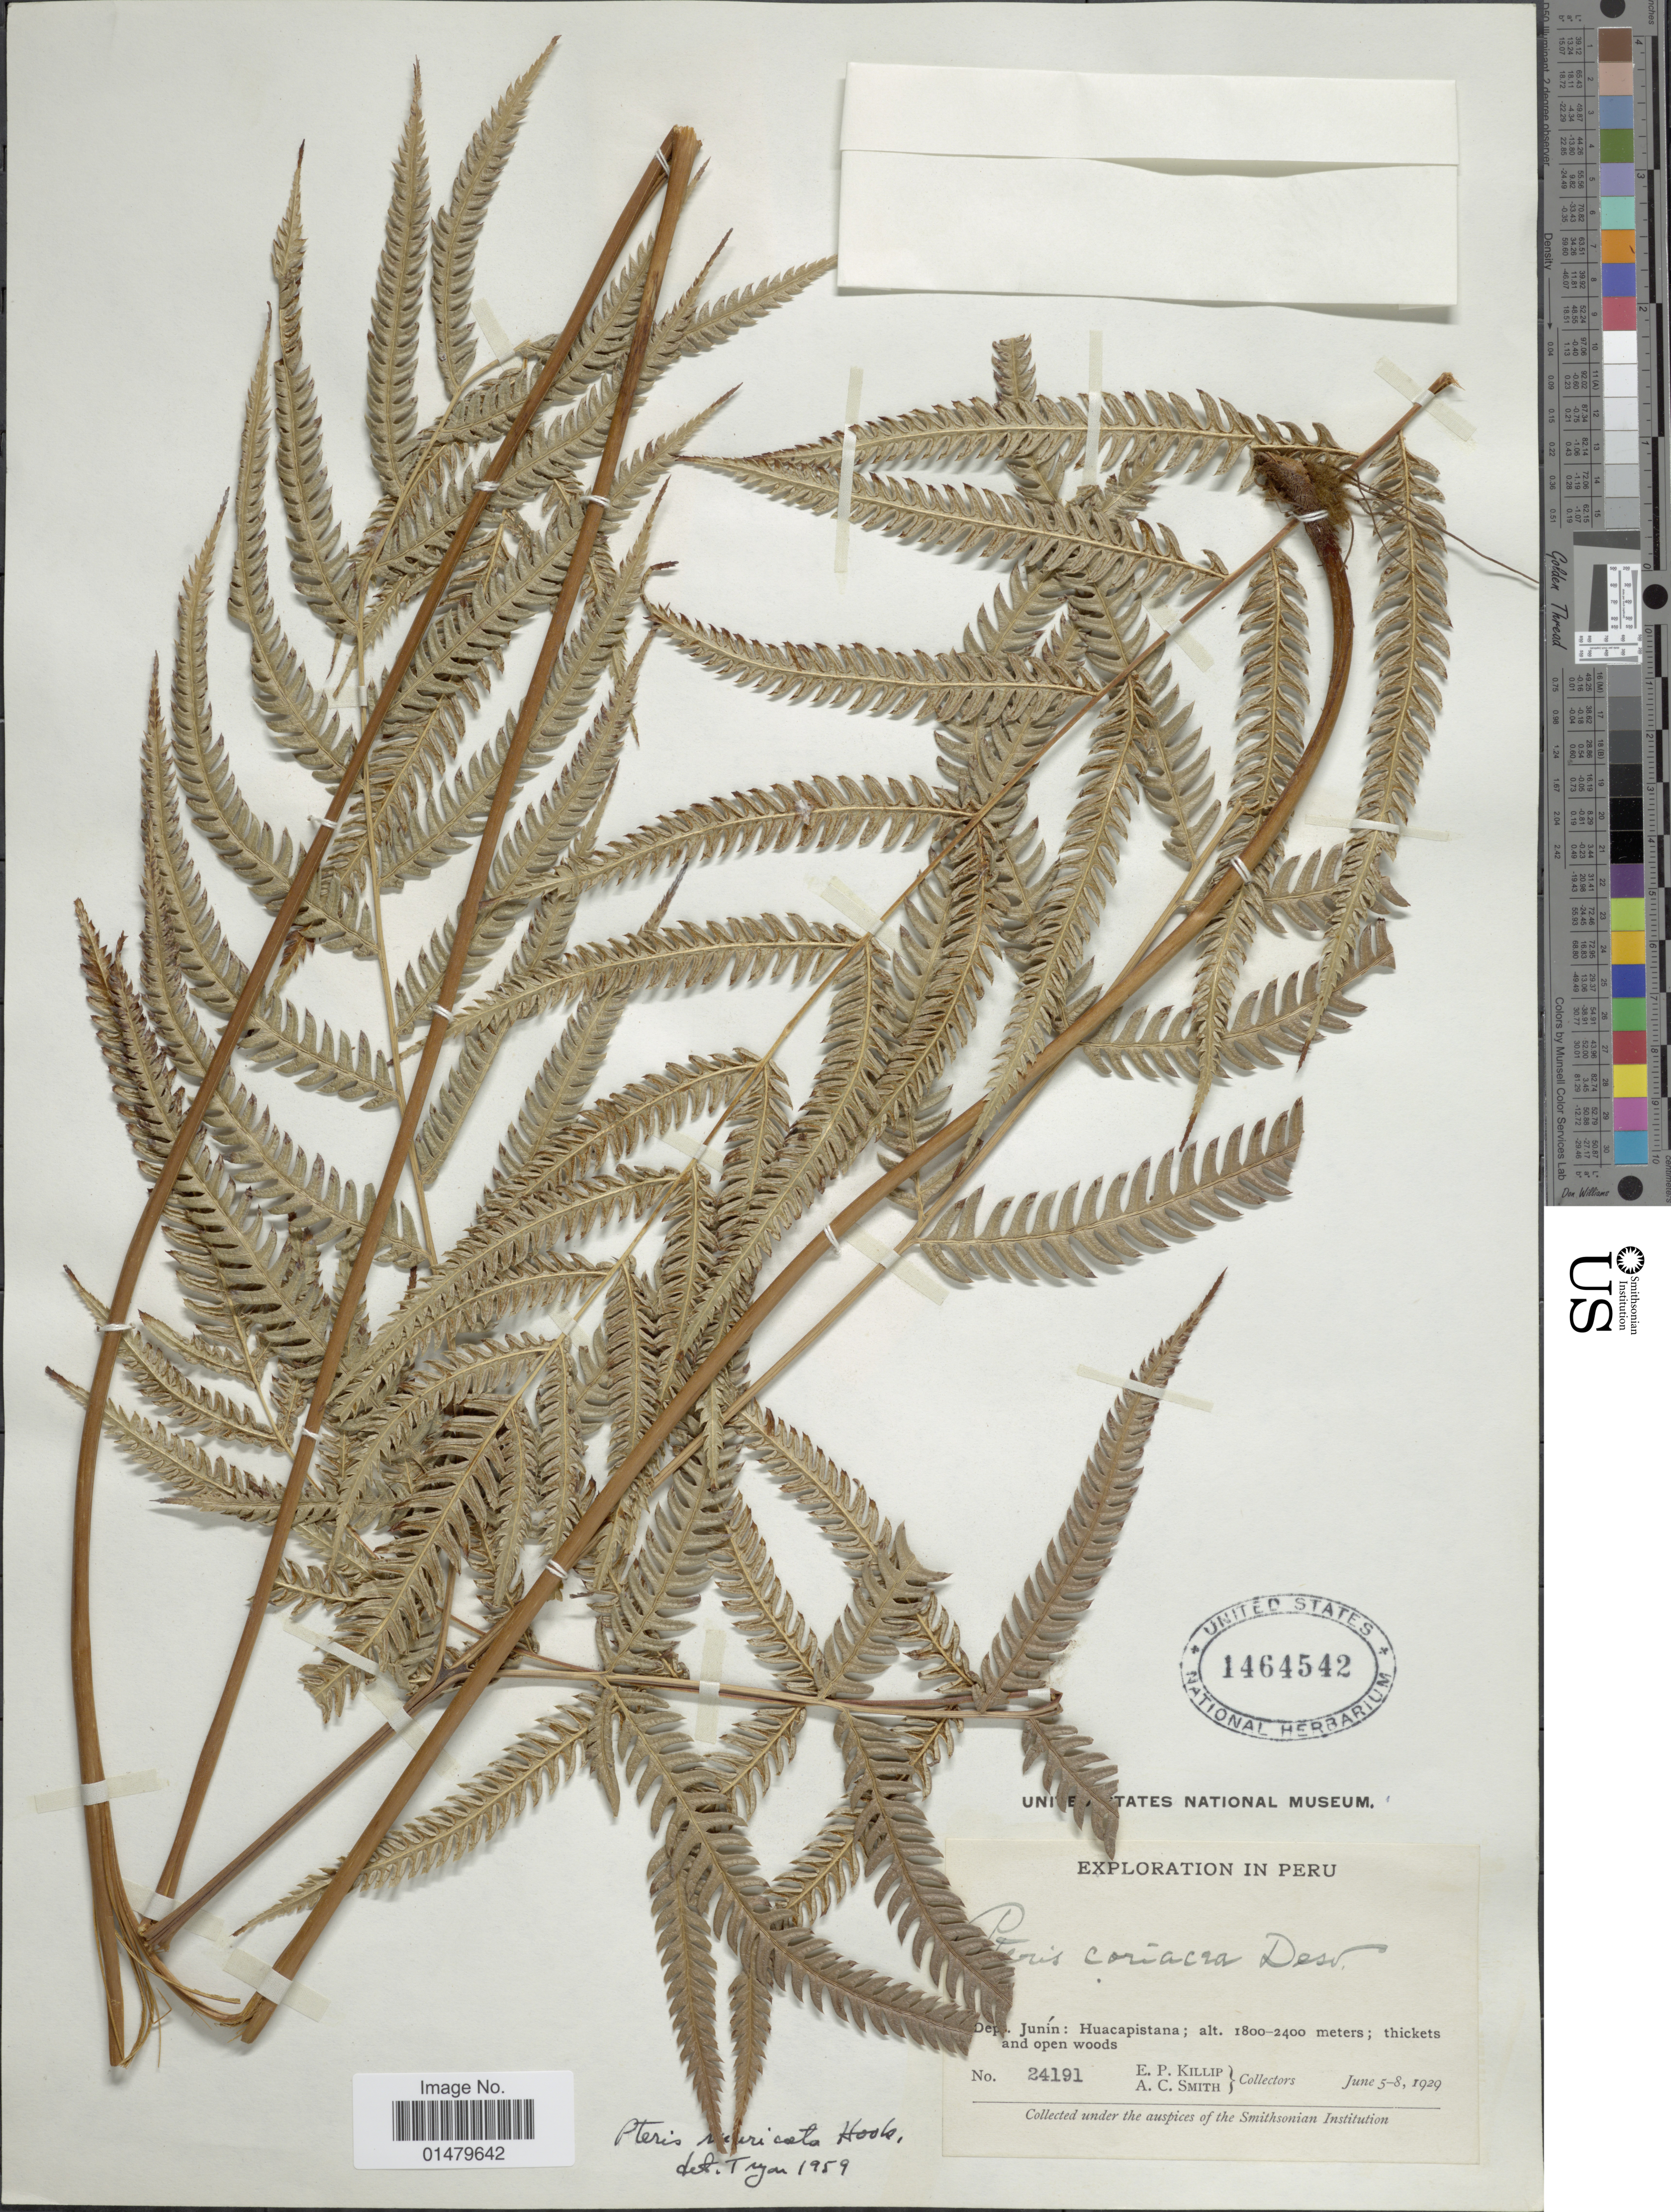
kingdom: Plantae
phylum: Tracheophyta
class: Polypodiopsida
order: Polypodiales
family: Pteridaceae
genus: Pteris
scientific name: Pteris muricata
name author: Rosenst.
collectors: E. P. Killip & A. C. Smith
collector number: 24191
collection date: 1929-06-05/1929-06-08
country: Peru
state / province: Junín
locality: Dept. Junin: Huacapistana.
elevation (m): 1800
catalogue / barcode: US 1464542